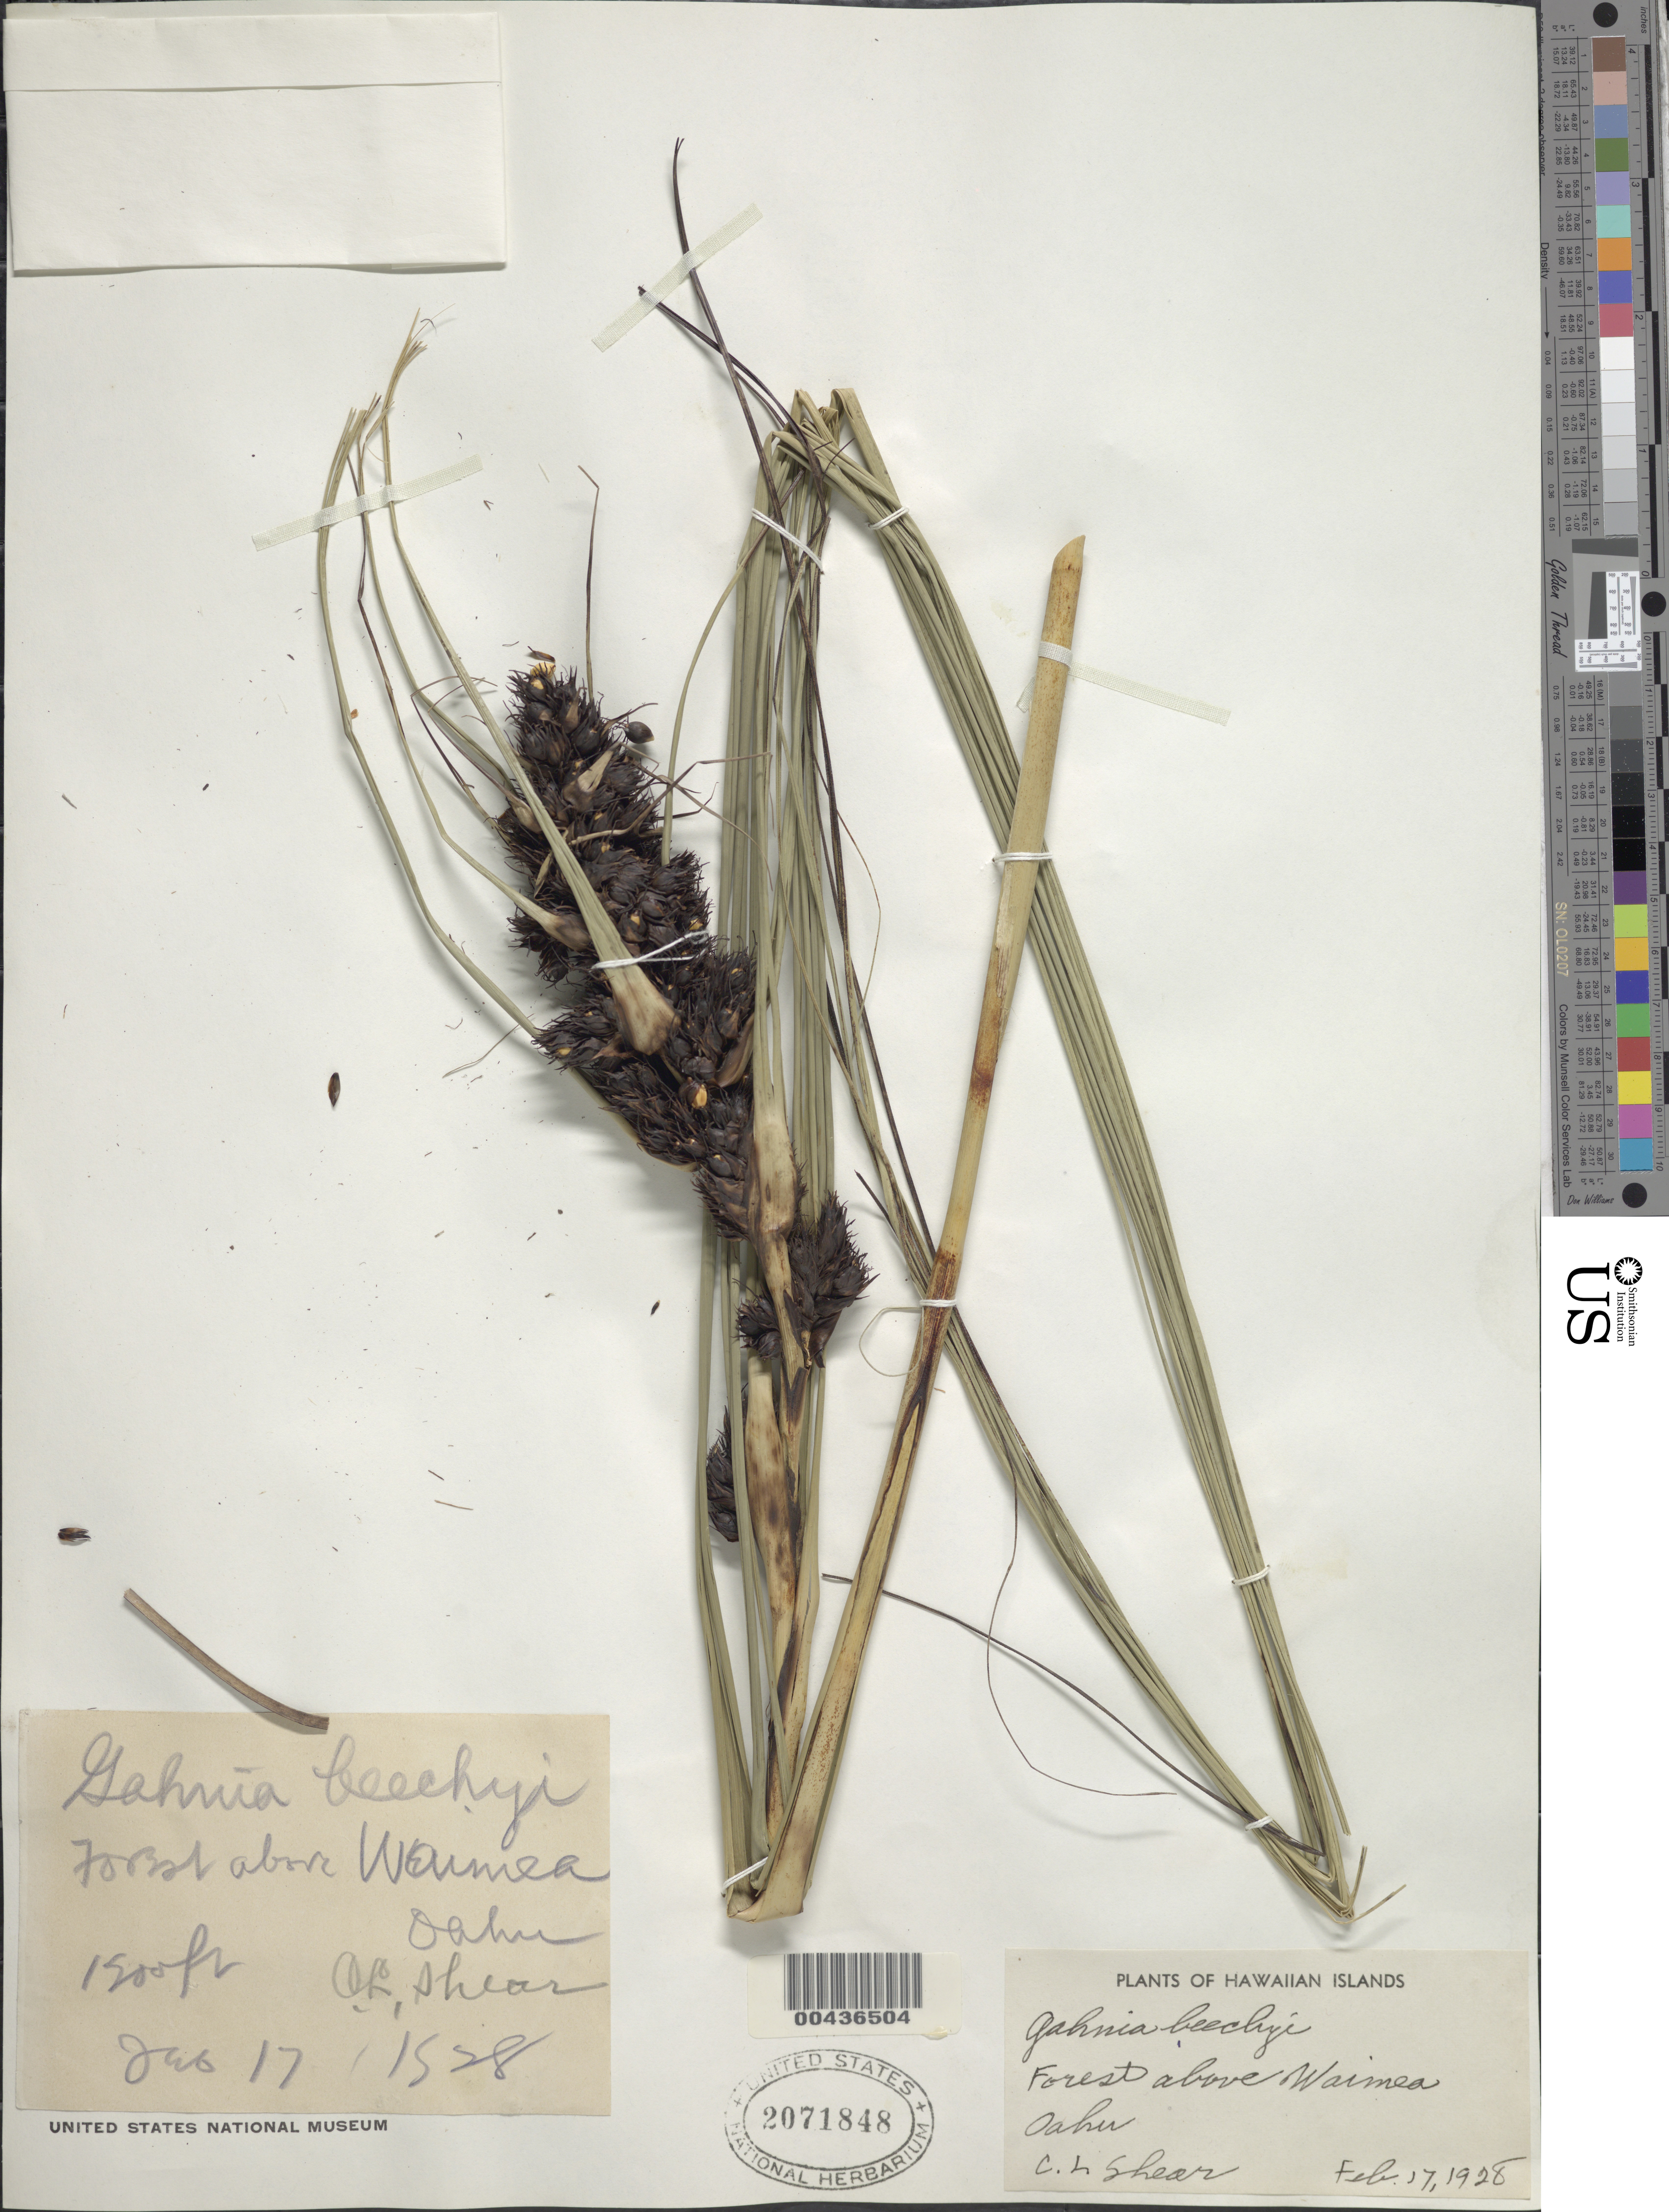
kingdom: Plantae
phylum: Tracheophyta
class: Liliopsida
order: Poales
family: Cyperaceae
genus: Gahnia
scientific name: Gahnia beecheyi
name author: H. Mann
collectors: C. L. Shear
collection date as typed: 17 Feb 1928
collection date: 1928-02-17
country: United States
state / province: Hawaii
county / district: Honolulu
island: Oahu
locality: forest above Waimea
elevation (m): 457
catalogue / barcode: US 2071848